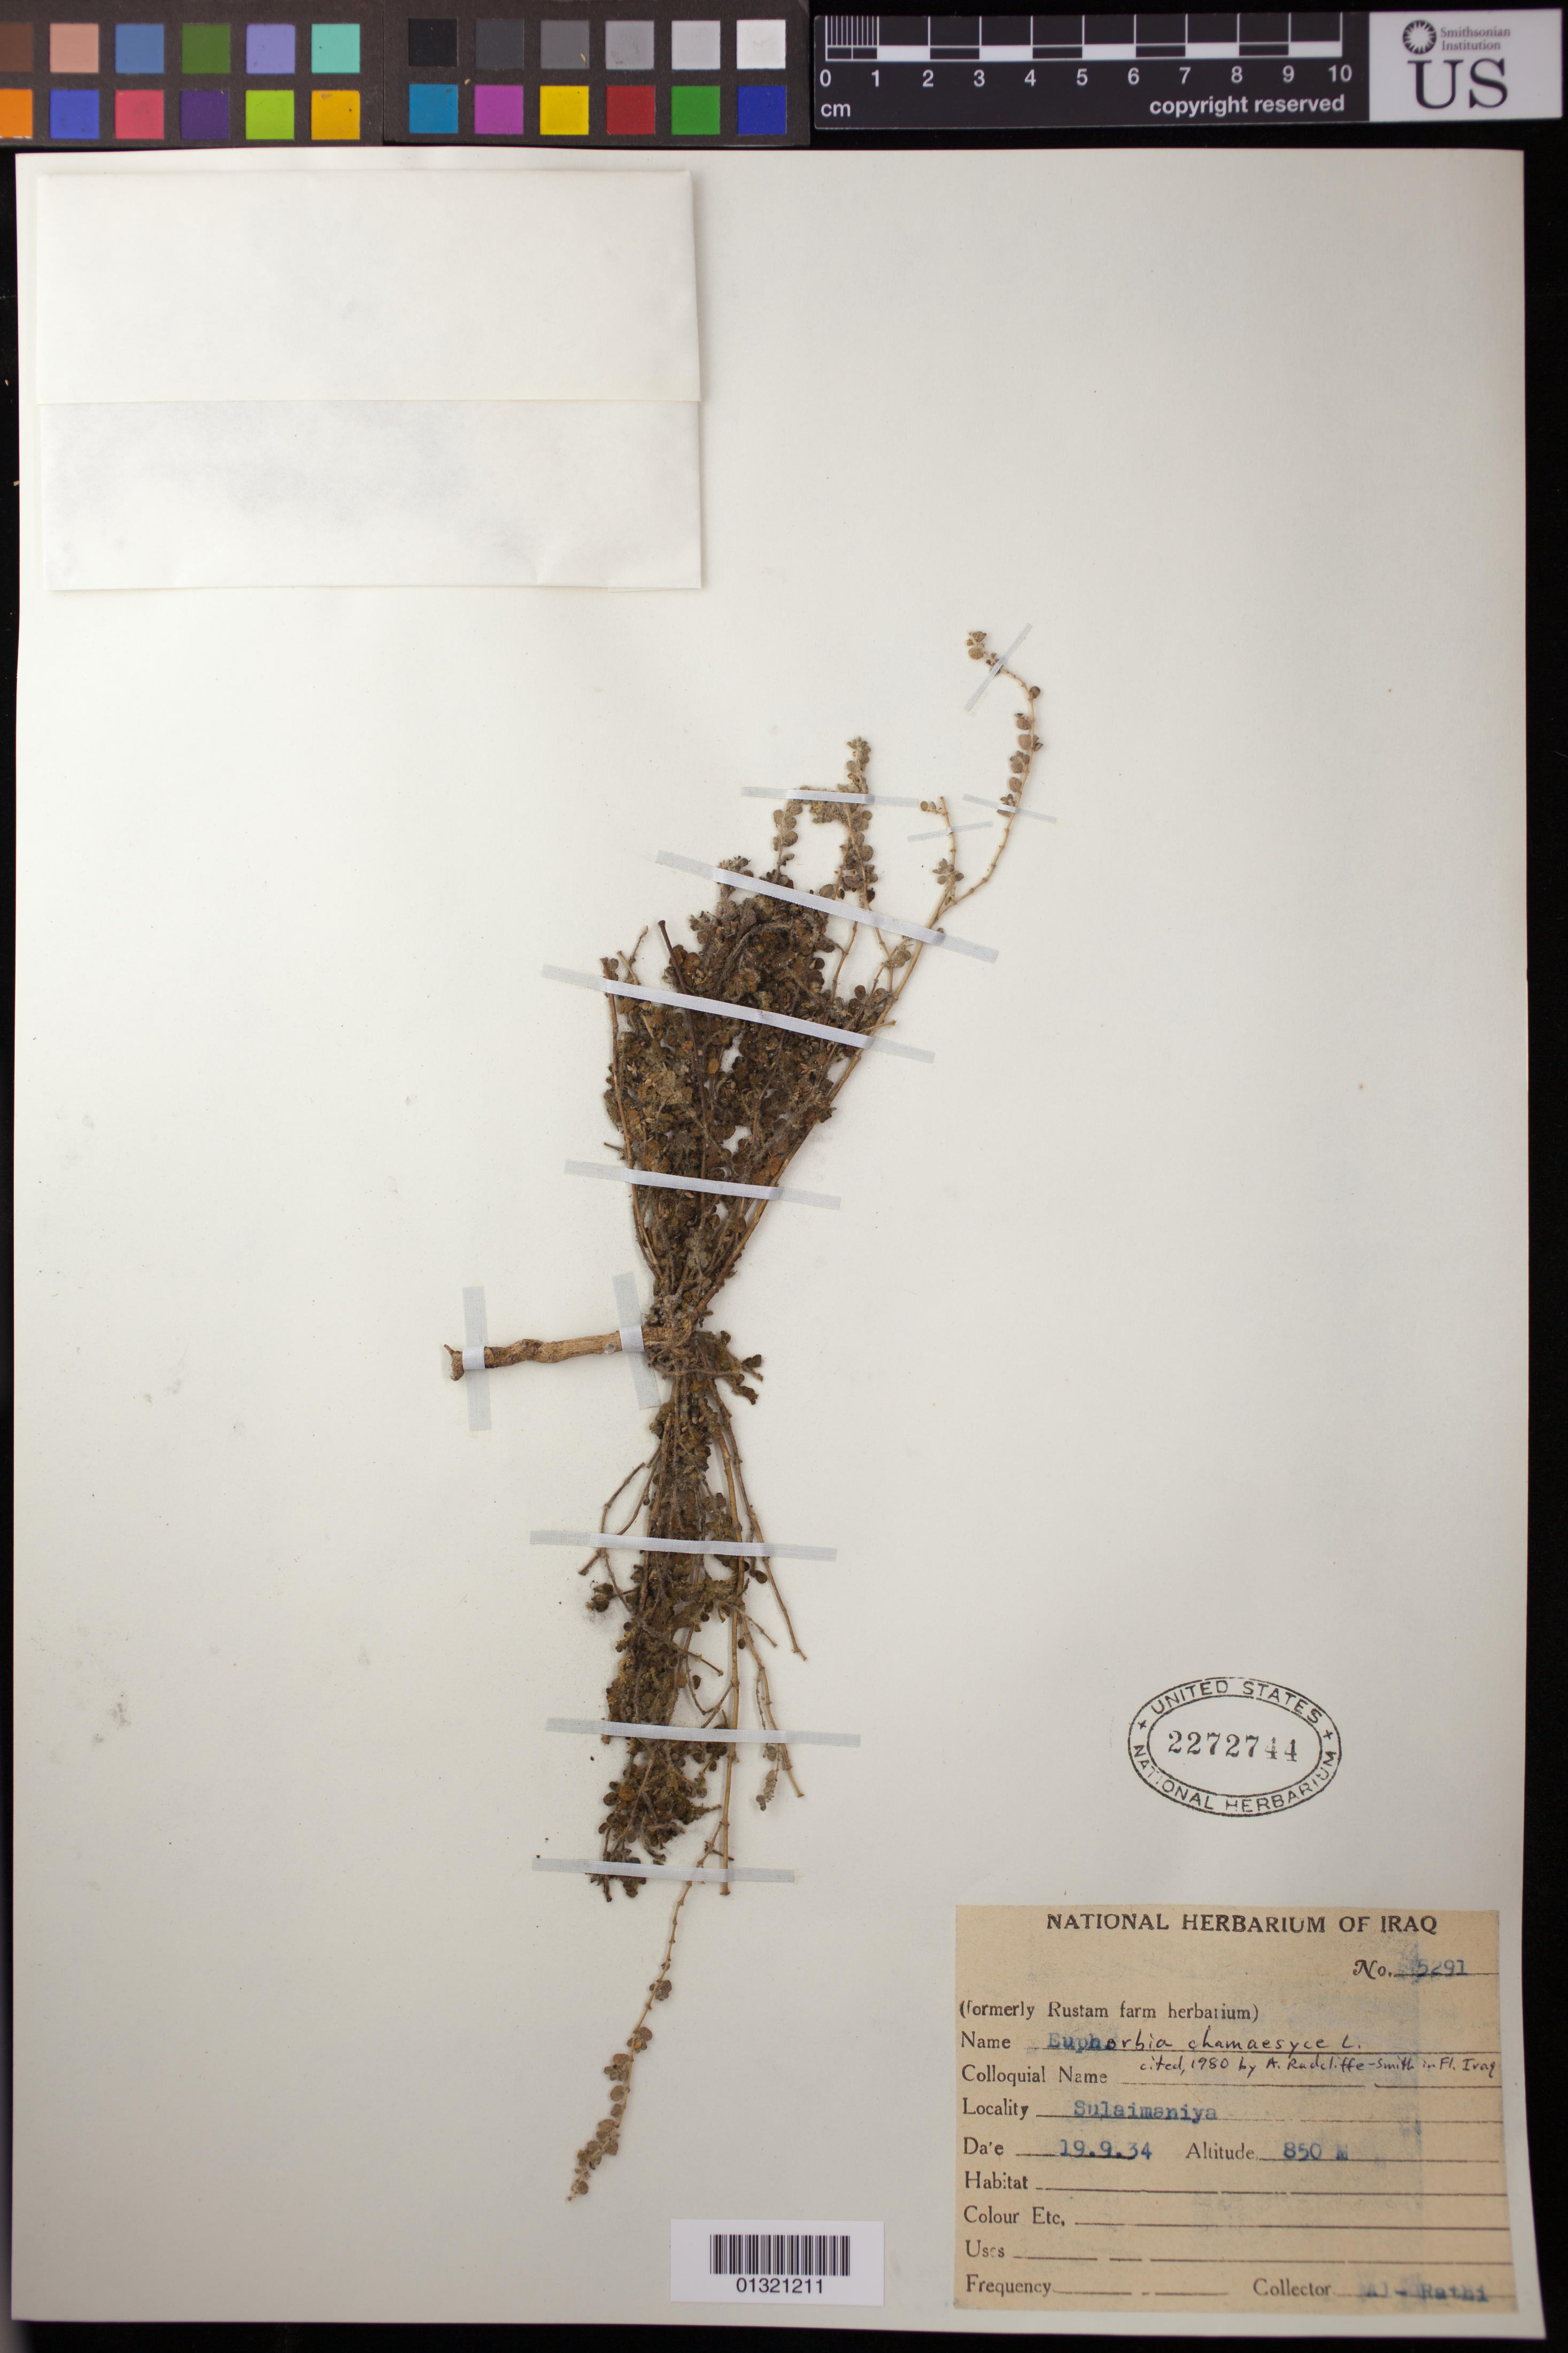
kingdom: Plantae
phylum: Tracheophyta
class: Magnoliopsida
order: Malpighiales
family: Euphorbiaceae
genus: Euphorbia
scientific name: Euphorbia chamaesyce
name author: L.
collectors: Al- Rathi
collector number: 5291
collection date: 1934-09-19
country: Iraq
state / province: As Sulaymānīyah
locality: Sulaimaniya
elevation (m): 850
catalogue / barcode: US 2272744